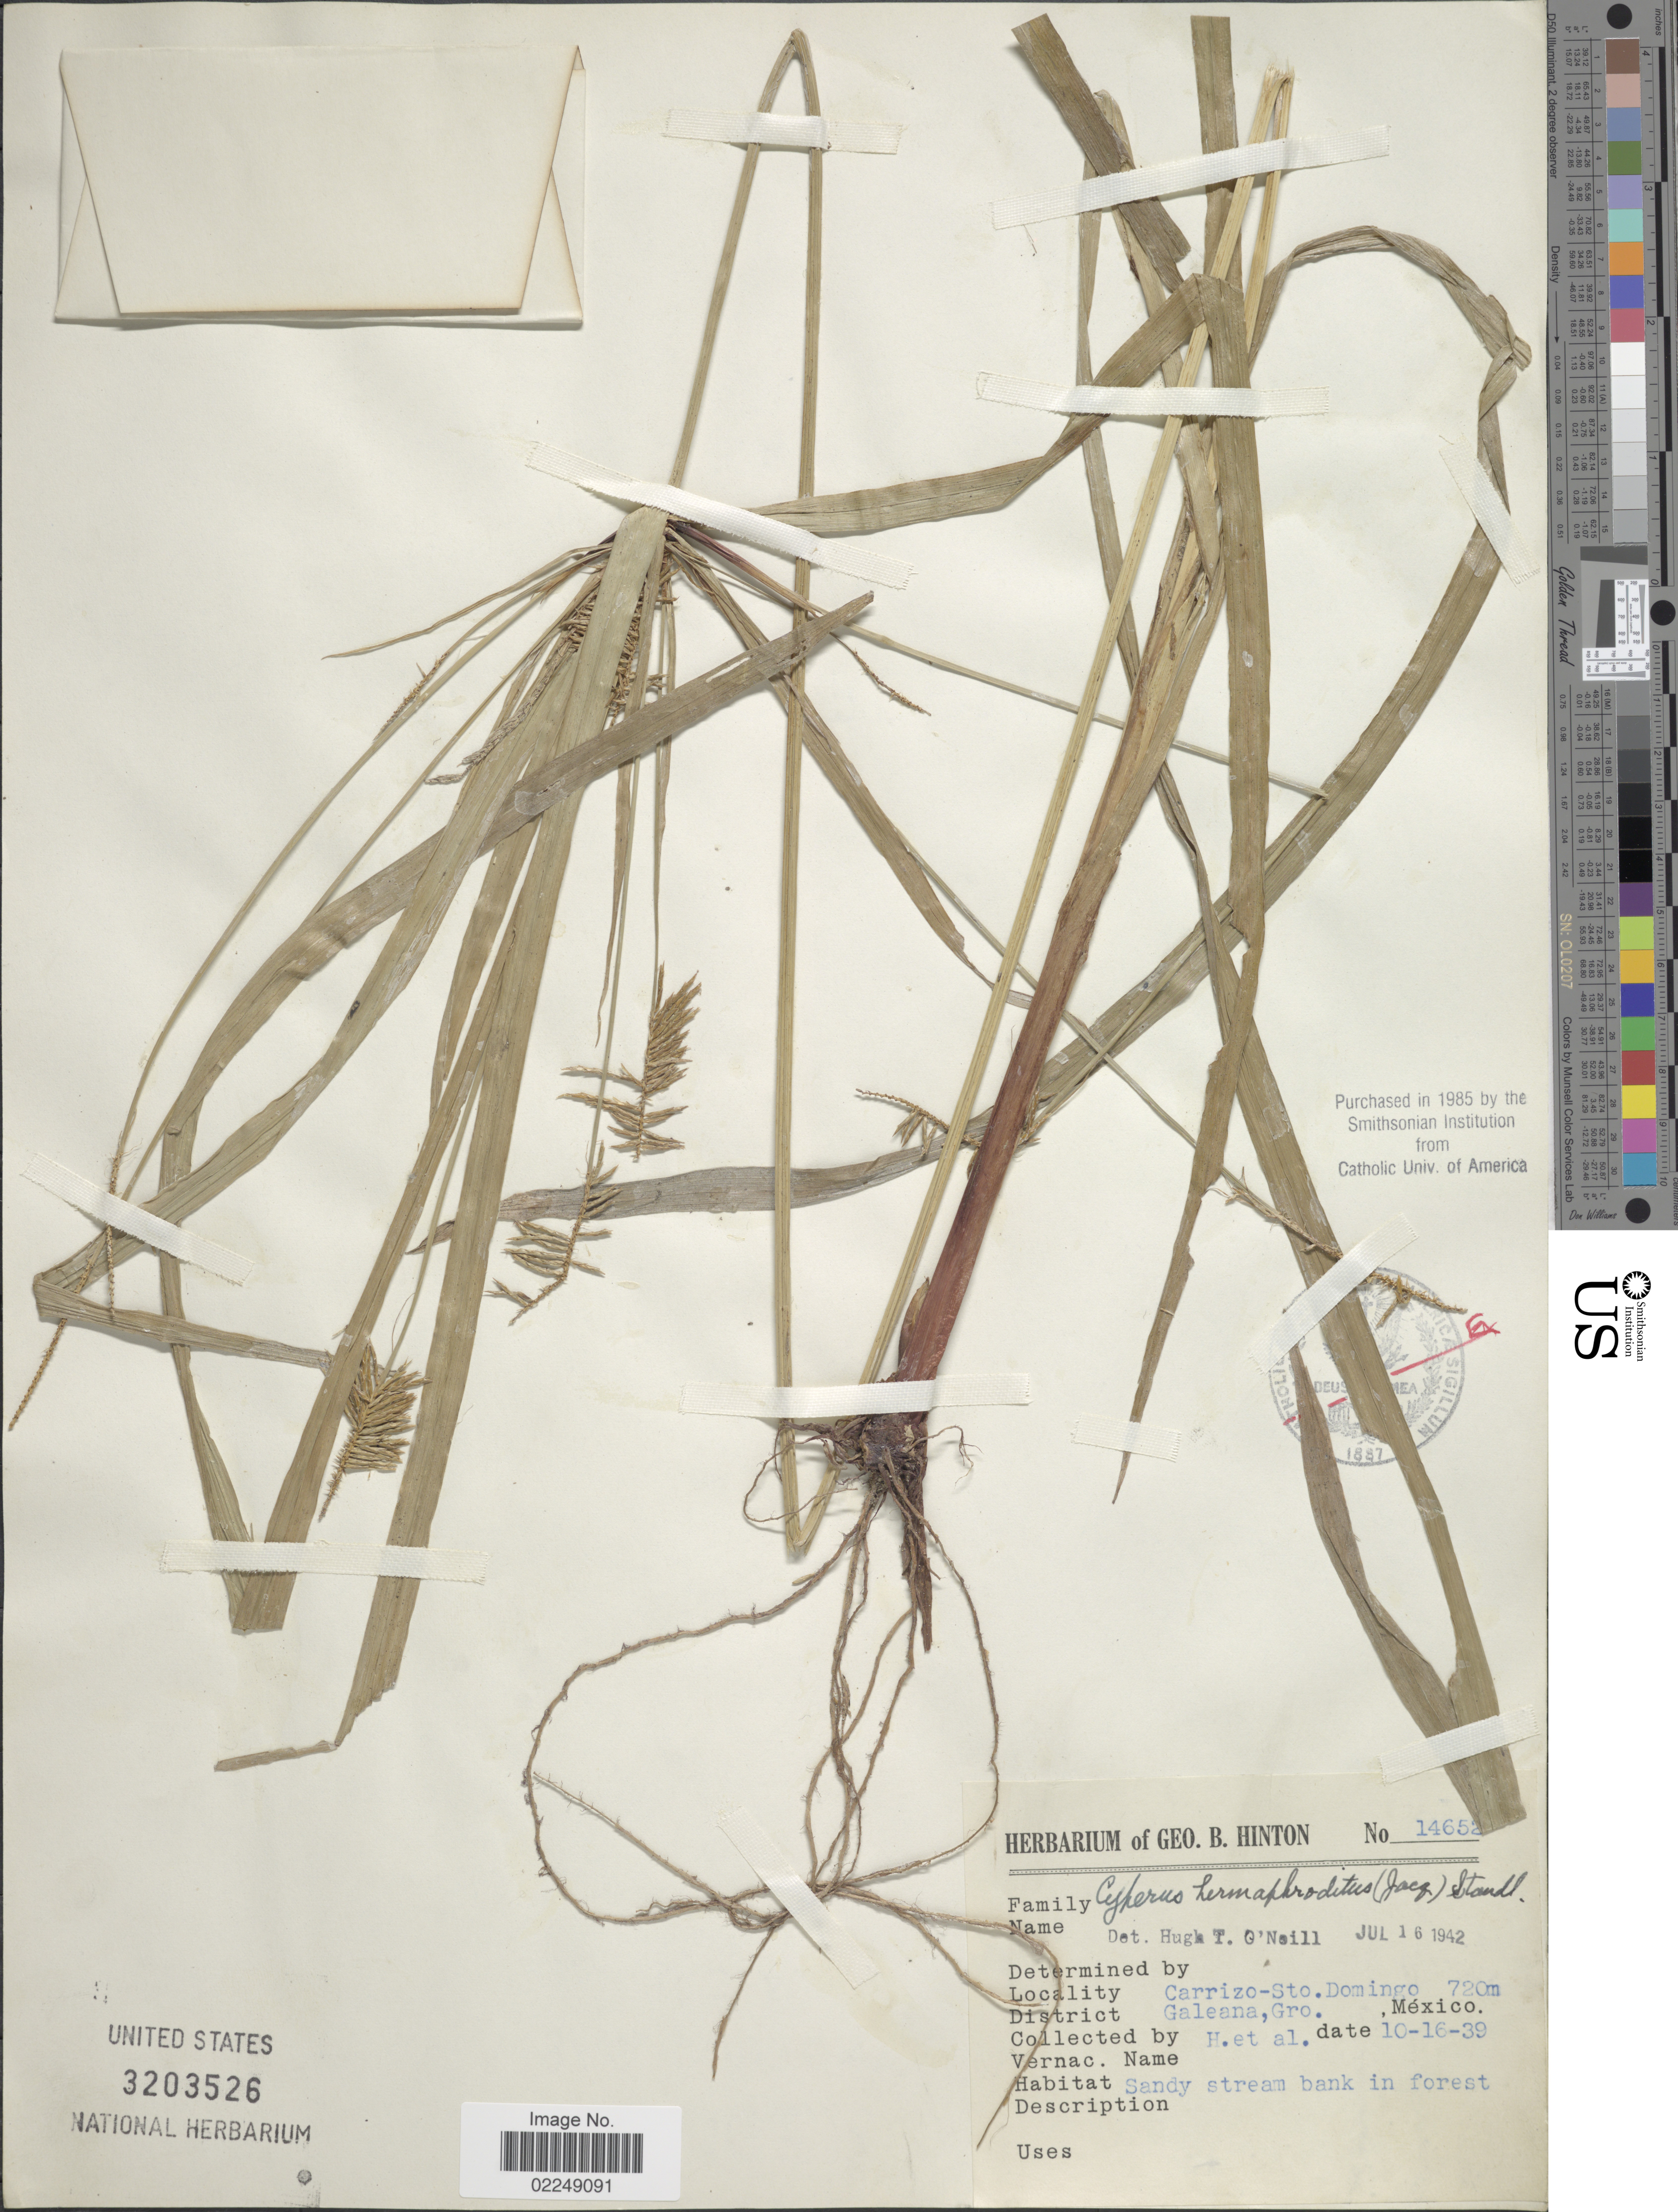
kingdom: Plantae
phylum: Tracheophyta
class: Liliopsida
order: Poales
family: Cyperaceae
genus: Cyperus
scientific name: Cyperus hermaphroditus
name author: (Jacq.) Standl.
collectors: G. B. Hinton & et al.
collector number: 14652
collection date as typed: Transcribed d/m/y: 16/10/39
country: Mexico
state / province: Guerrero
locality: Carrizo-Sto. Domingo, District Galeana, Gro.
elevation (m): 720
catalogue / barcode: US 3203526